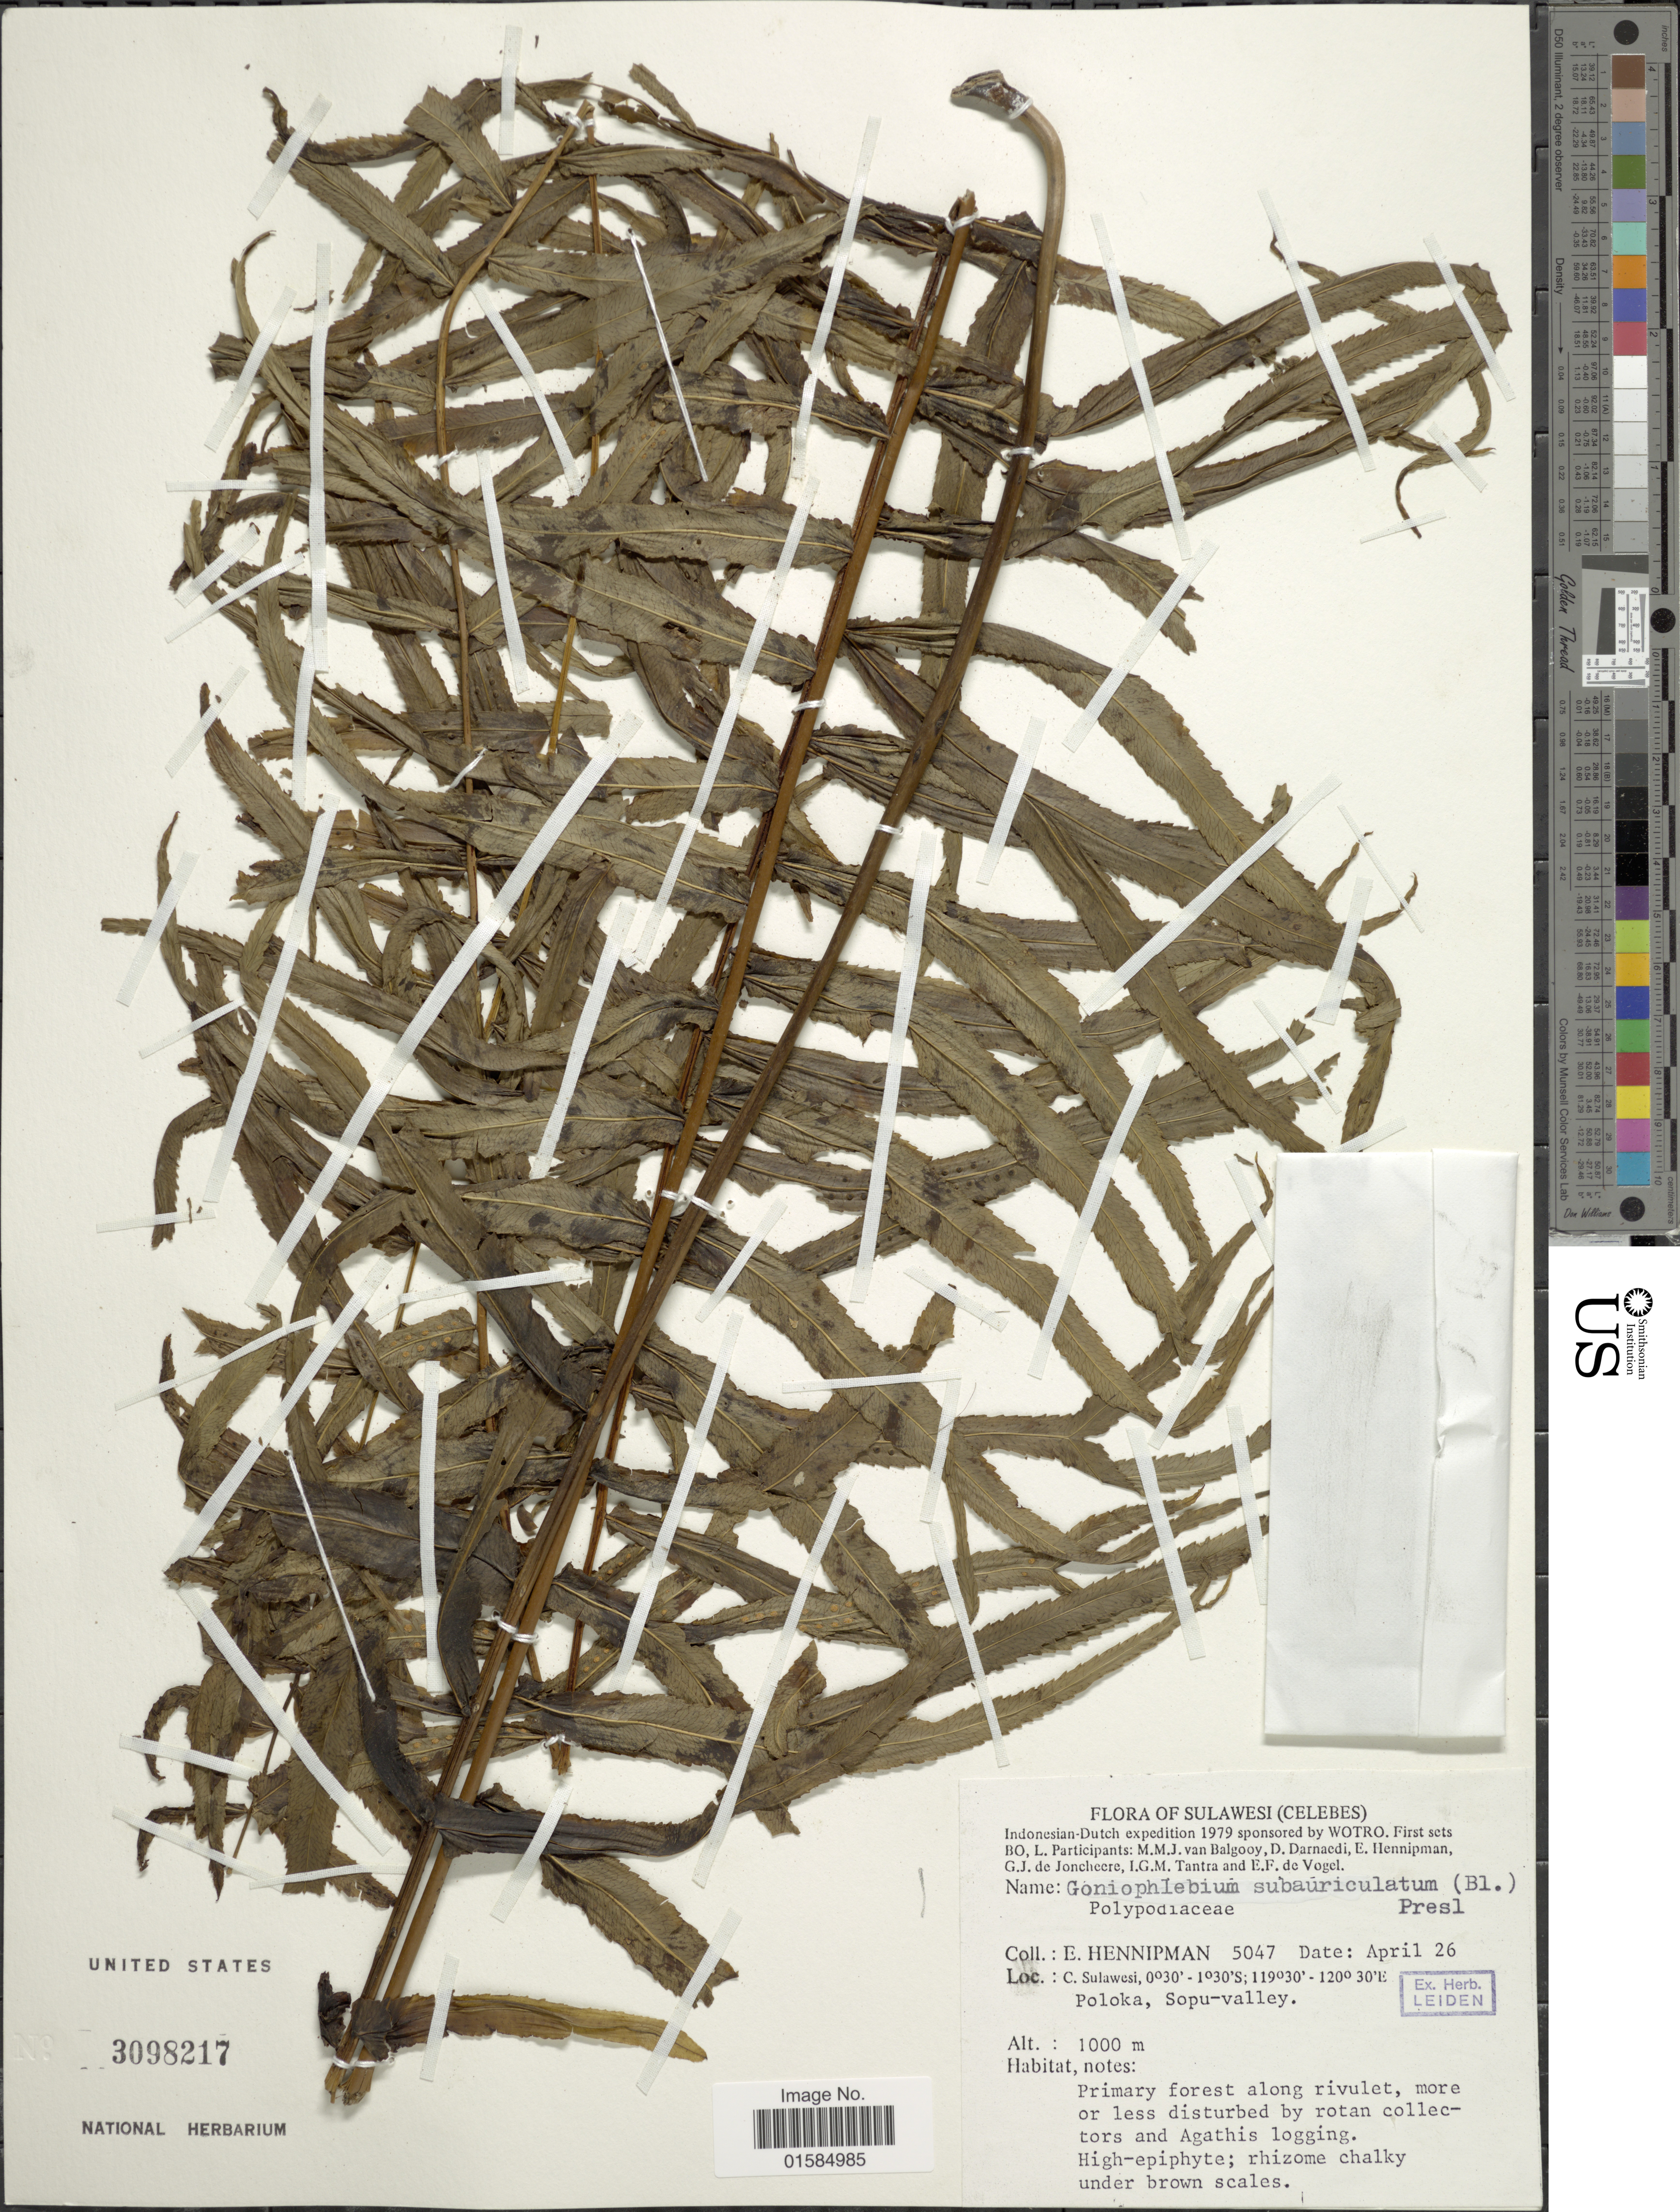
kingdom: Plantae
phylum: Tracheophyta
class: Polypodiopsida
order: Polypodiales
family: Polypodiaceae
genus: Goniophlebium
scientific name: Goniophlebium subauriculatum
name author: (Blume) C. Presl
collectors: E. Hennipman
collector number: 5047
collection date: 1979-04-26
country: Indonesia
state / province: Sulawesi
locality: Sulawesi (Celebes), C. Sulawesi, Poloka, Sopu-valley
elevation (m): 1000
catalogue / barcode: US 3098217